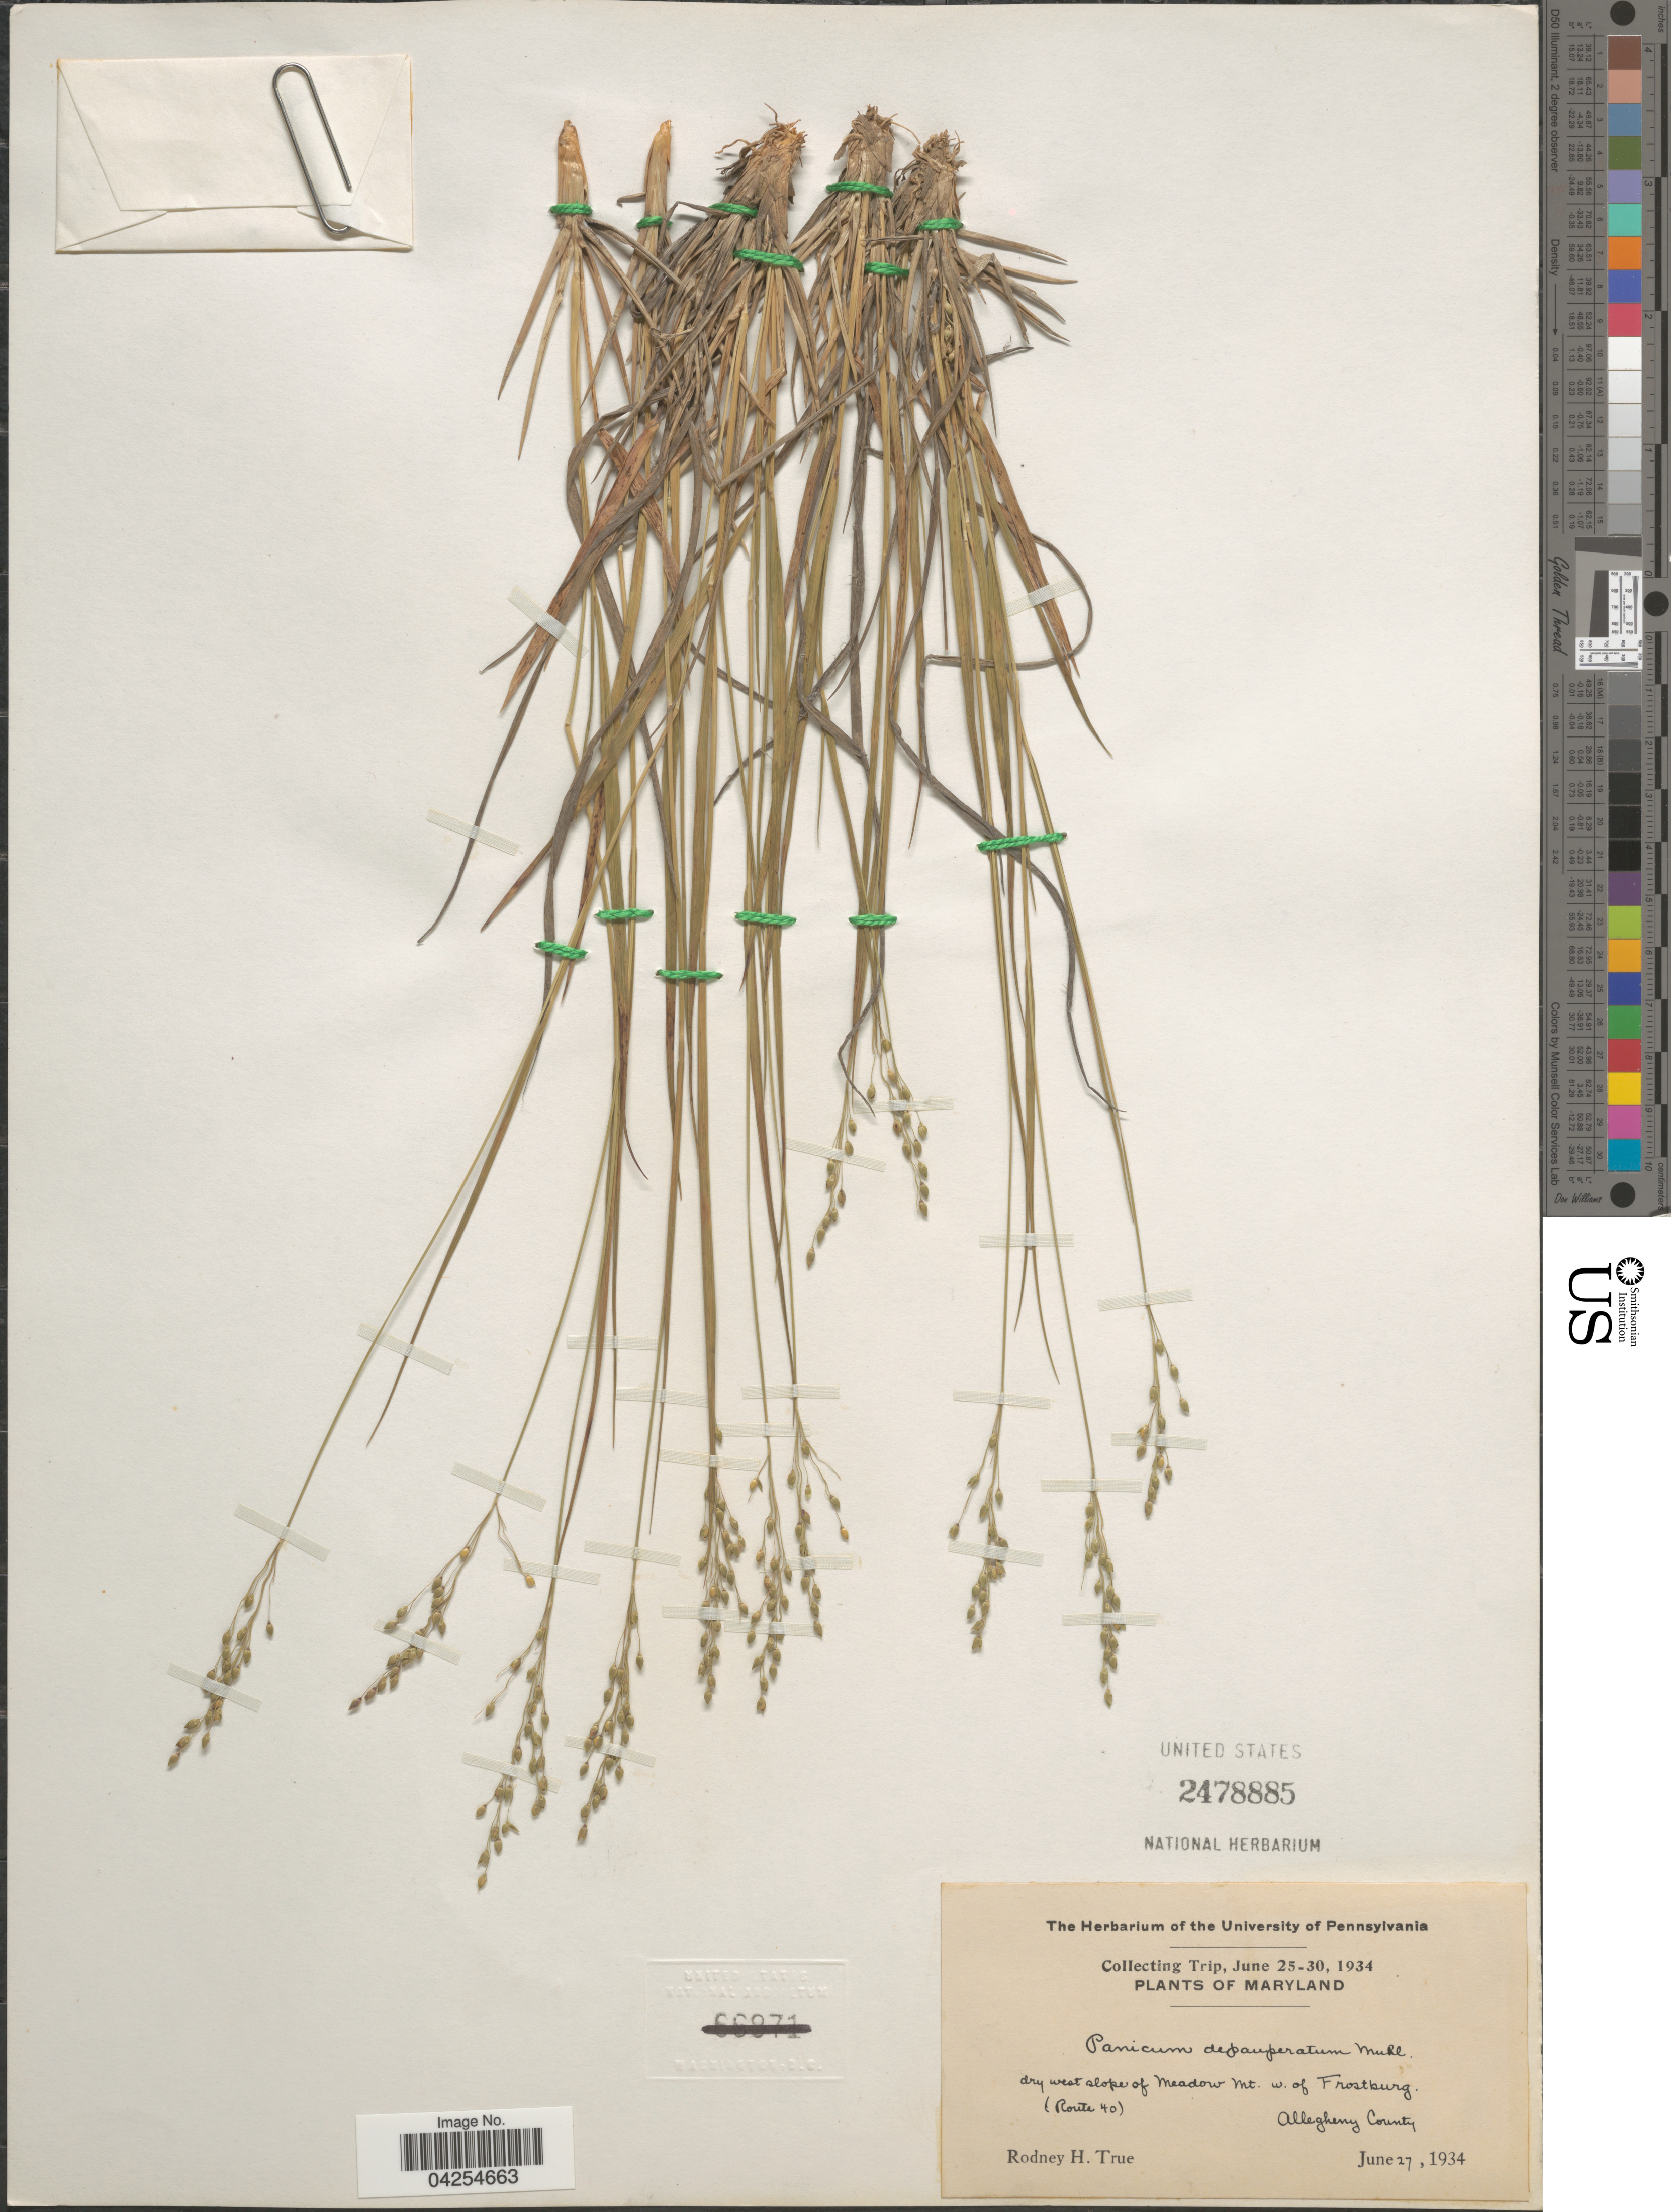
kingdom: Plantae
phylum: Tracheophyta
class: Liliopsida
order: Poales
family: Poaceae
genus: Dichanthelium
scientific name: Dichanthelium depauperatum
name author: (Muhl.) Gould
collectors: R. H. True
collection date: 1934-06-27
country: United States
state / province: Maryland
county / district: Allegany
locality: Dry west slope of Meadow Mt. w of Frostburg. (Route 40). Allegheny County.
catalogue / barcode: US 2478885